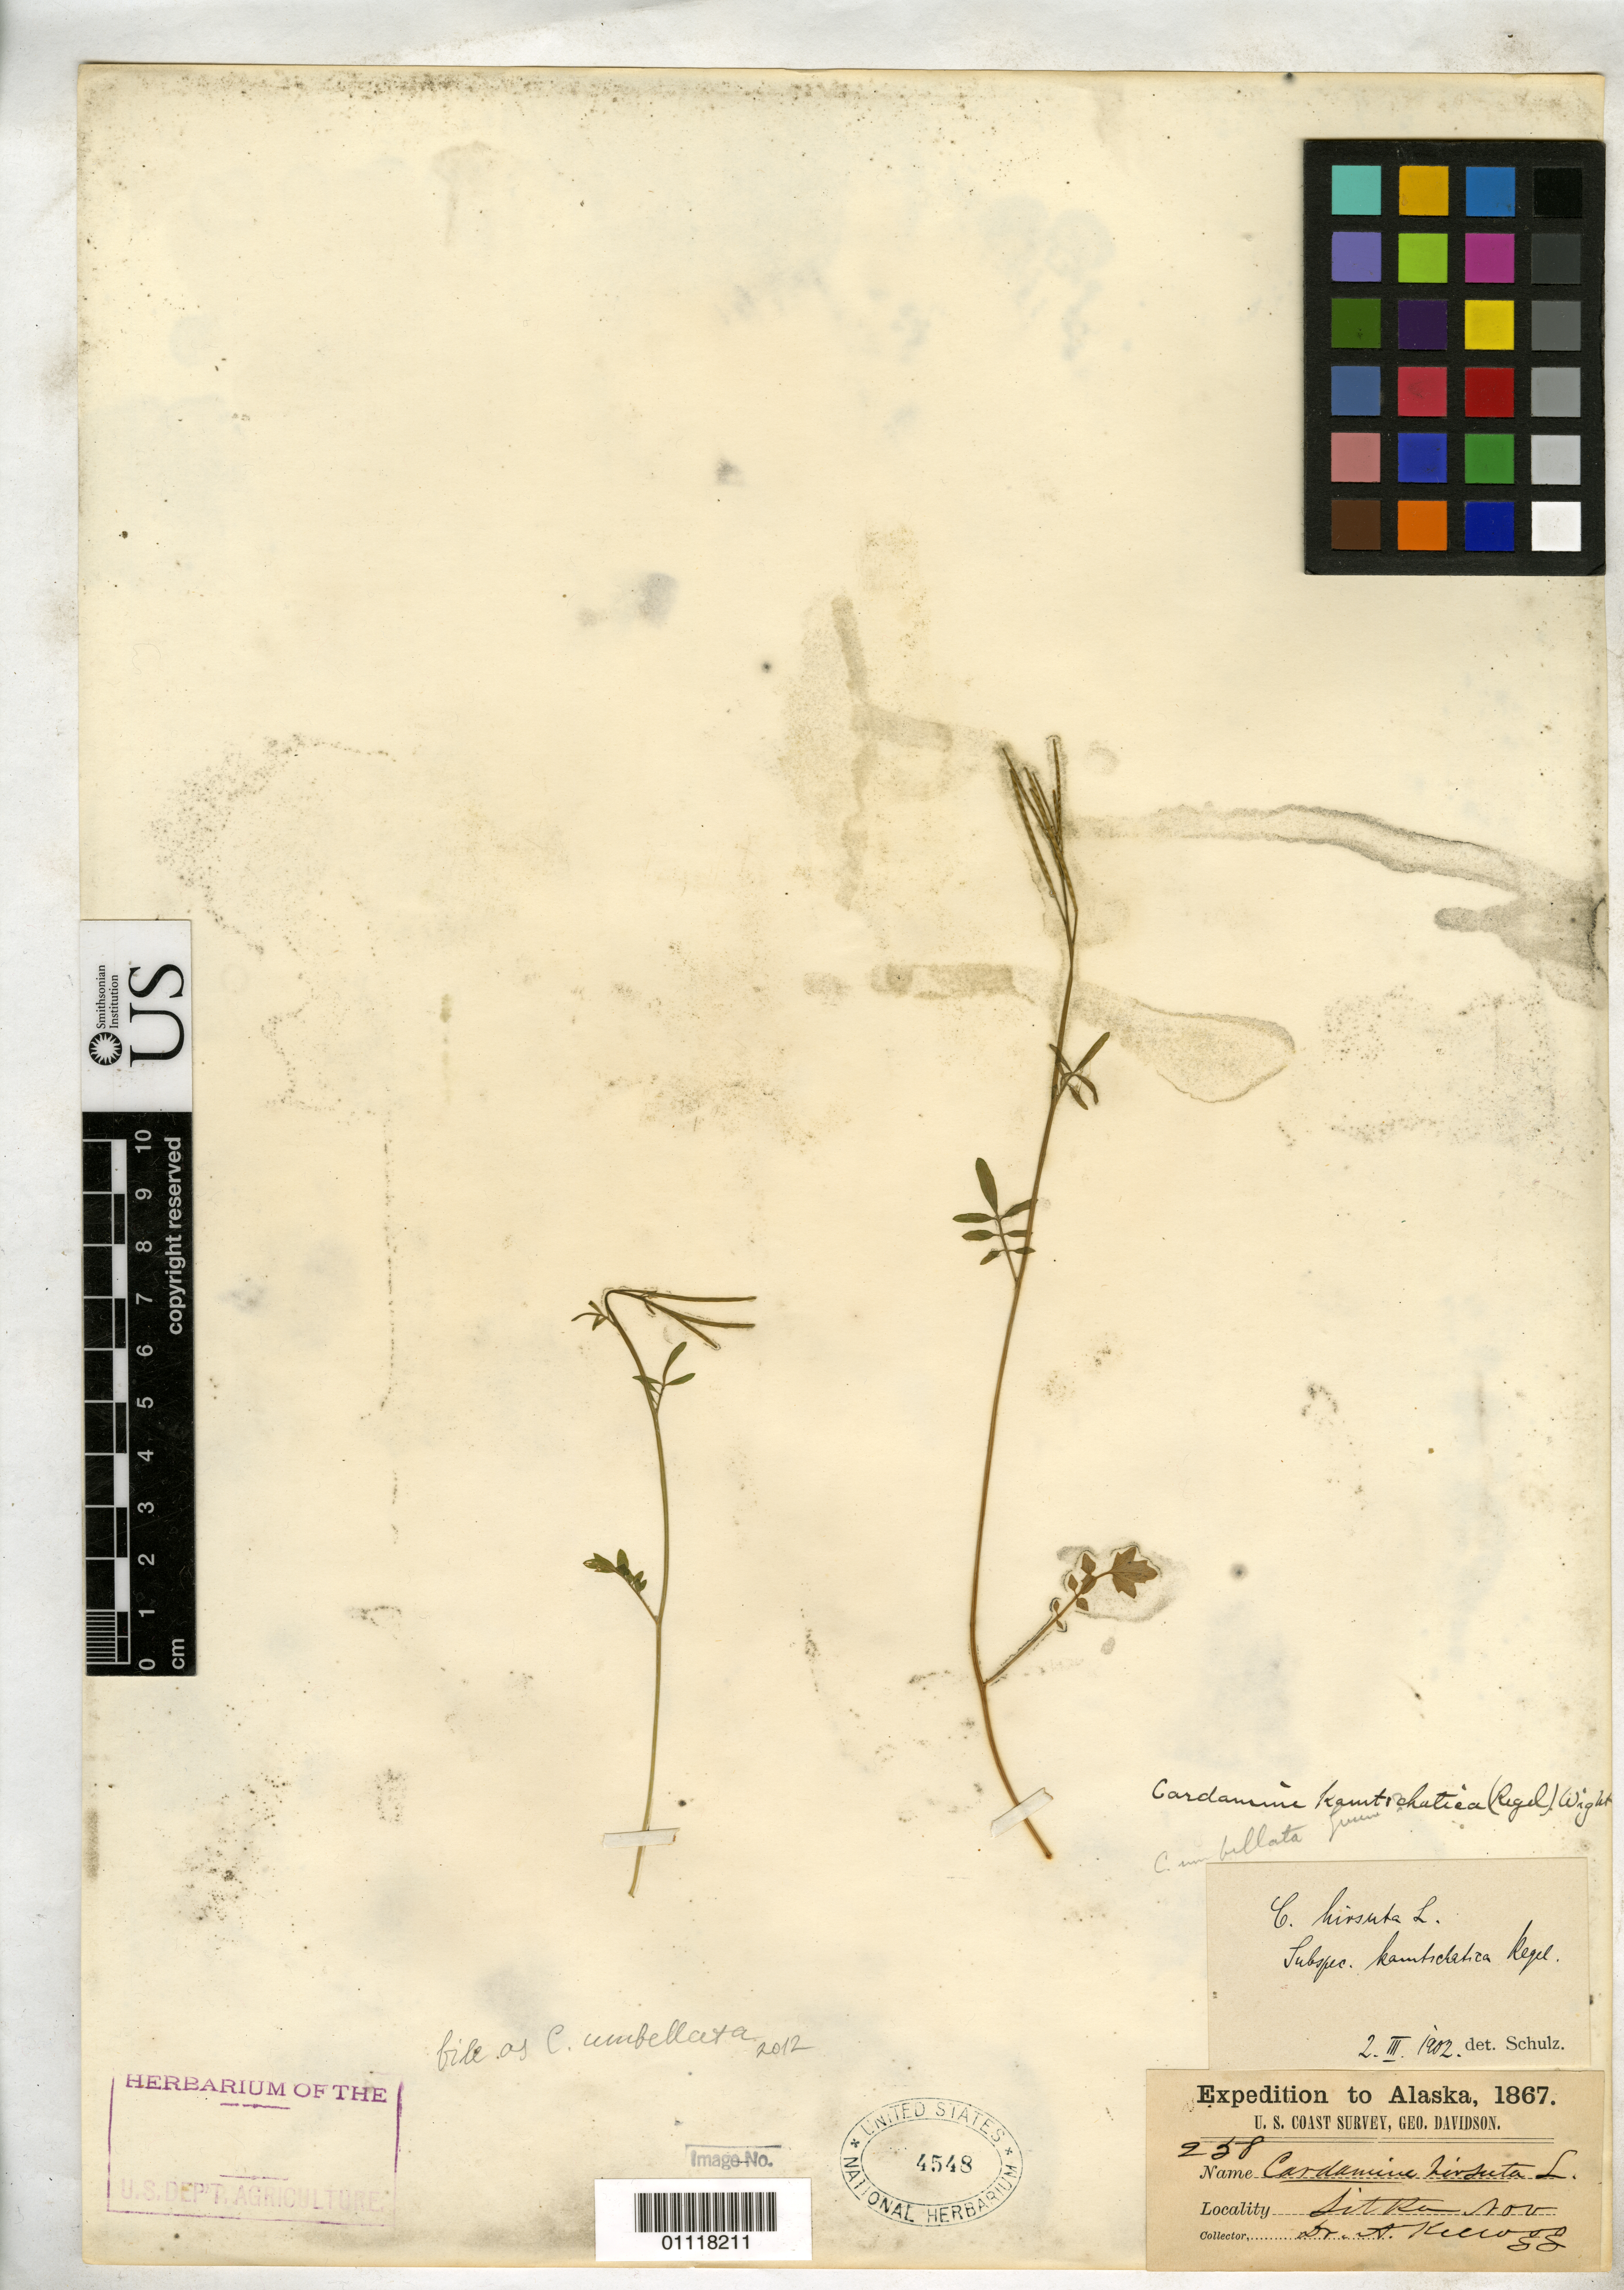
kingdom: Plantae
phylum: Tracheophyta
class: Magnoliopsida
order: Brassicales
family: Brassicaceae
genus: Cardamine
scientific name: Cardamine umbellata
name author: Greene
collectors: A. Kellogg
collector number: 258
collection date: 1867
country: United States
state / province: Alaska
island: Baranof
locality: Sitka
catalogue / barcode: US 4548